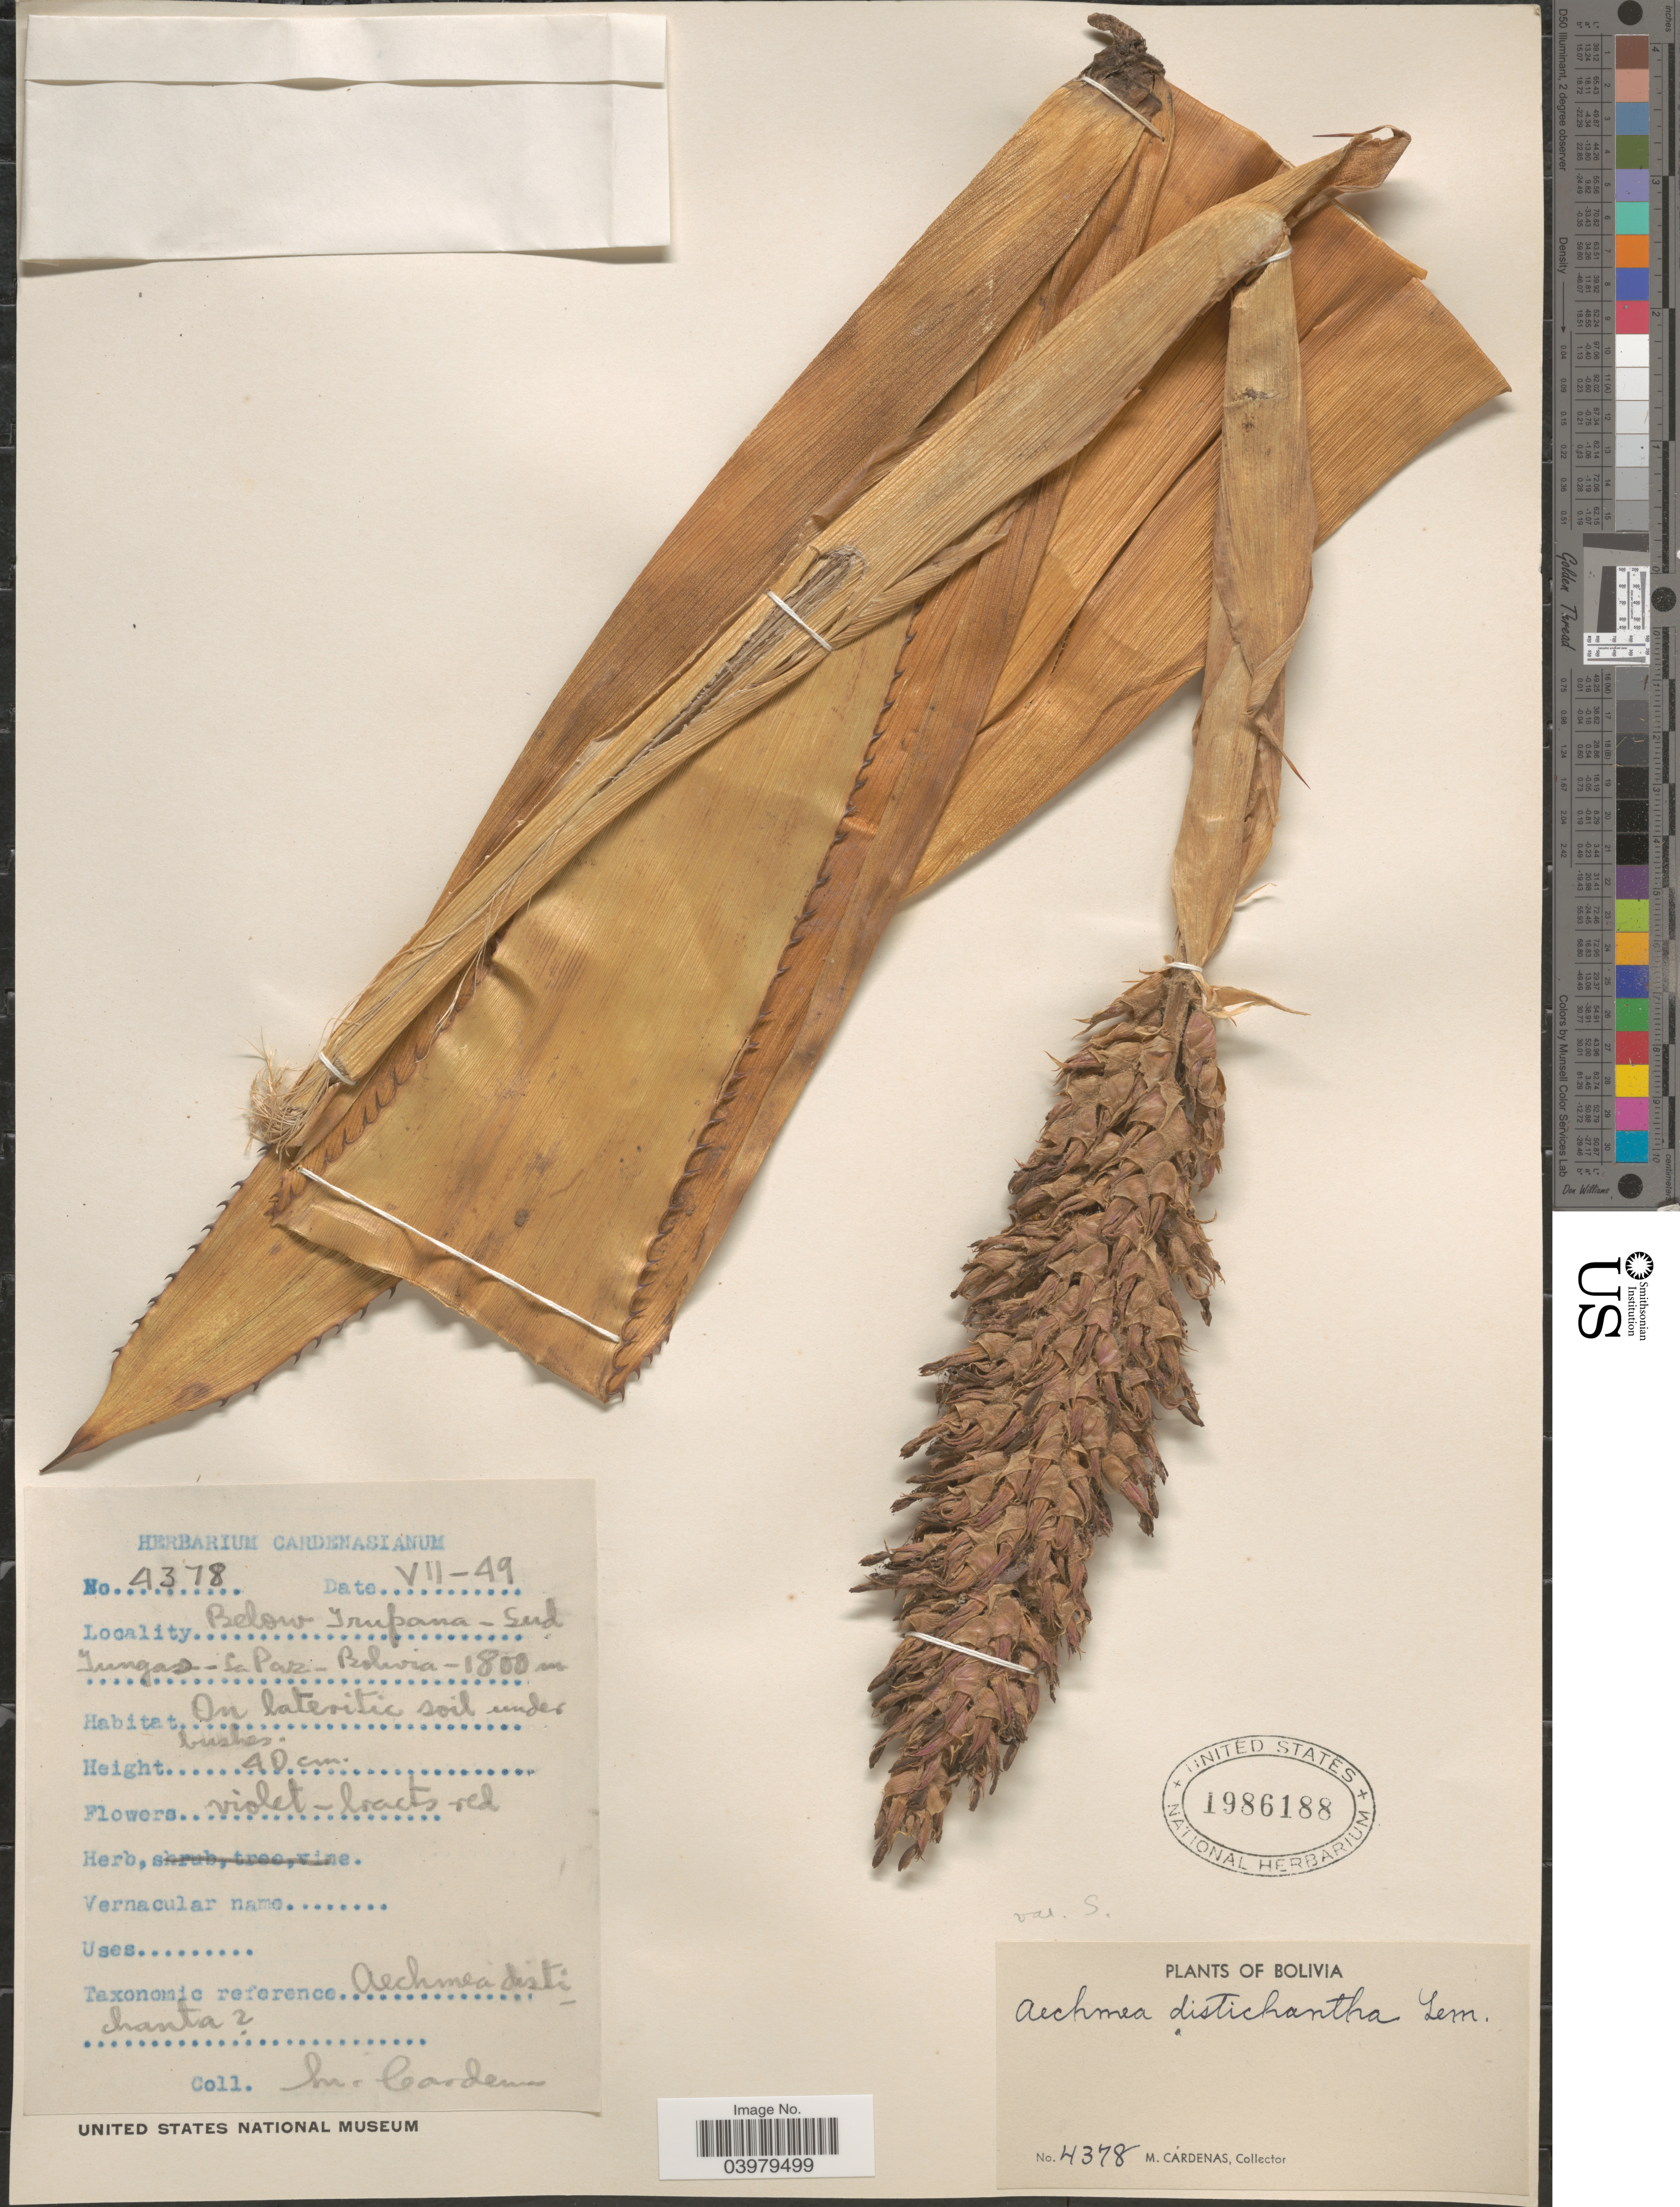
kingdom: Plantae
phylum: Tracheophyta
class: Liliopsida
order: Poales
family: Bromeliaceae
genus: Aechmea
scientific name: Aechmea distichantha var. schlumbergeri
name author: É. Morren ex Mez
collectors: M. Cárdenas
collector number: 4378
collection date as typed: Transcribed d/m/y: /7/49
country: Bolivia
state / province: La Paz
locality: Below Irupana - Sud Jungas.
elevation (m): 1800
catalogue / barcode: US 1986188